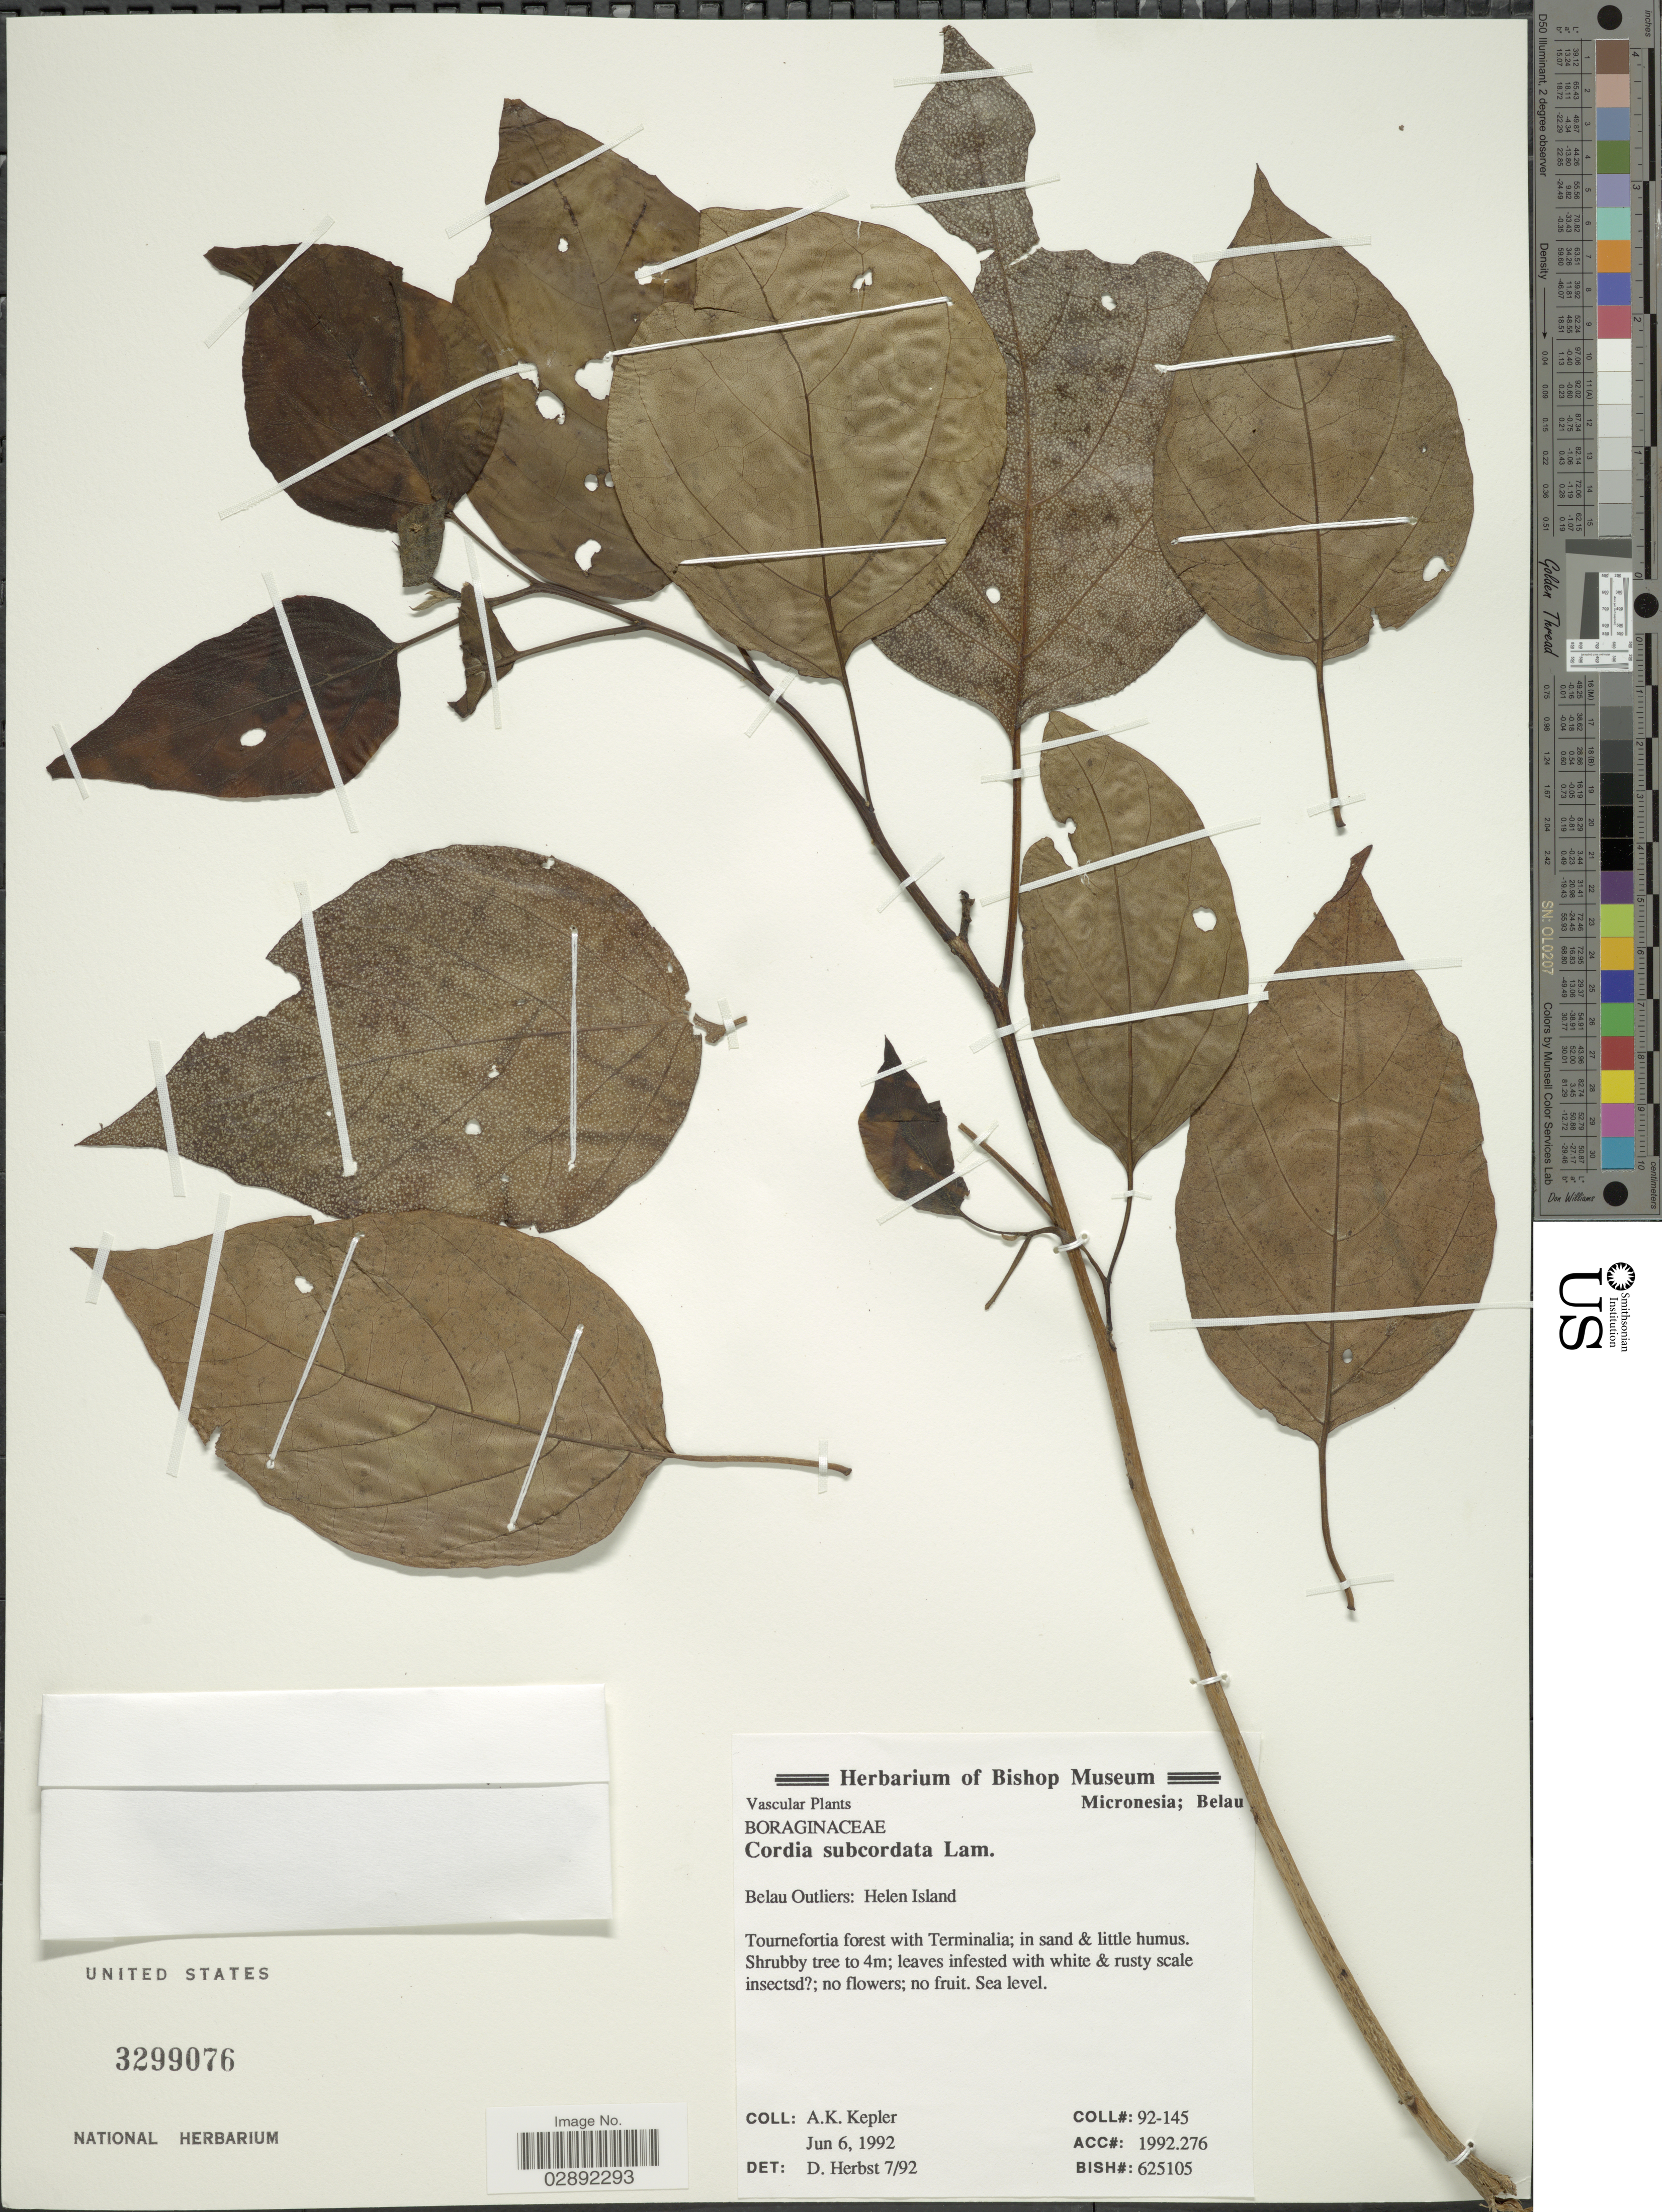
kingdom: Plantae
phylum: Tracheophyta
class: Magnoliopsida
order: Boraginales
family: Cordiaceae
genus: Cordia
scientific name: Cordia subcordata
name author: Lam.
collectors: A. K. Kepler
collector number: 92-145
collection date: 1992-06-06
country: Palau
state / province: Belau Outliers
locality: Micronesia; Belau. Belau Outliers: Helen Island.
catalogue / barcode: US 3299076